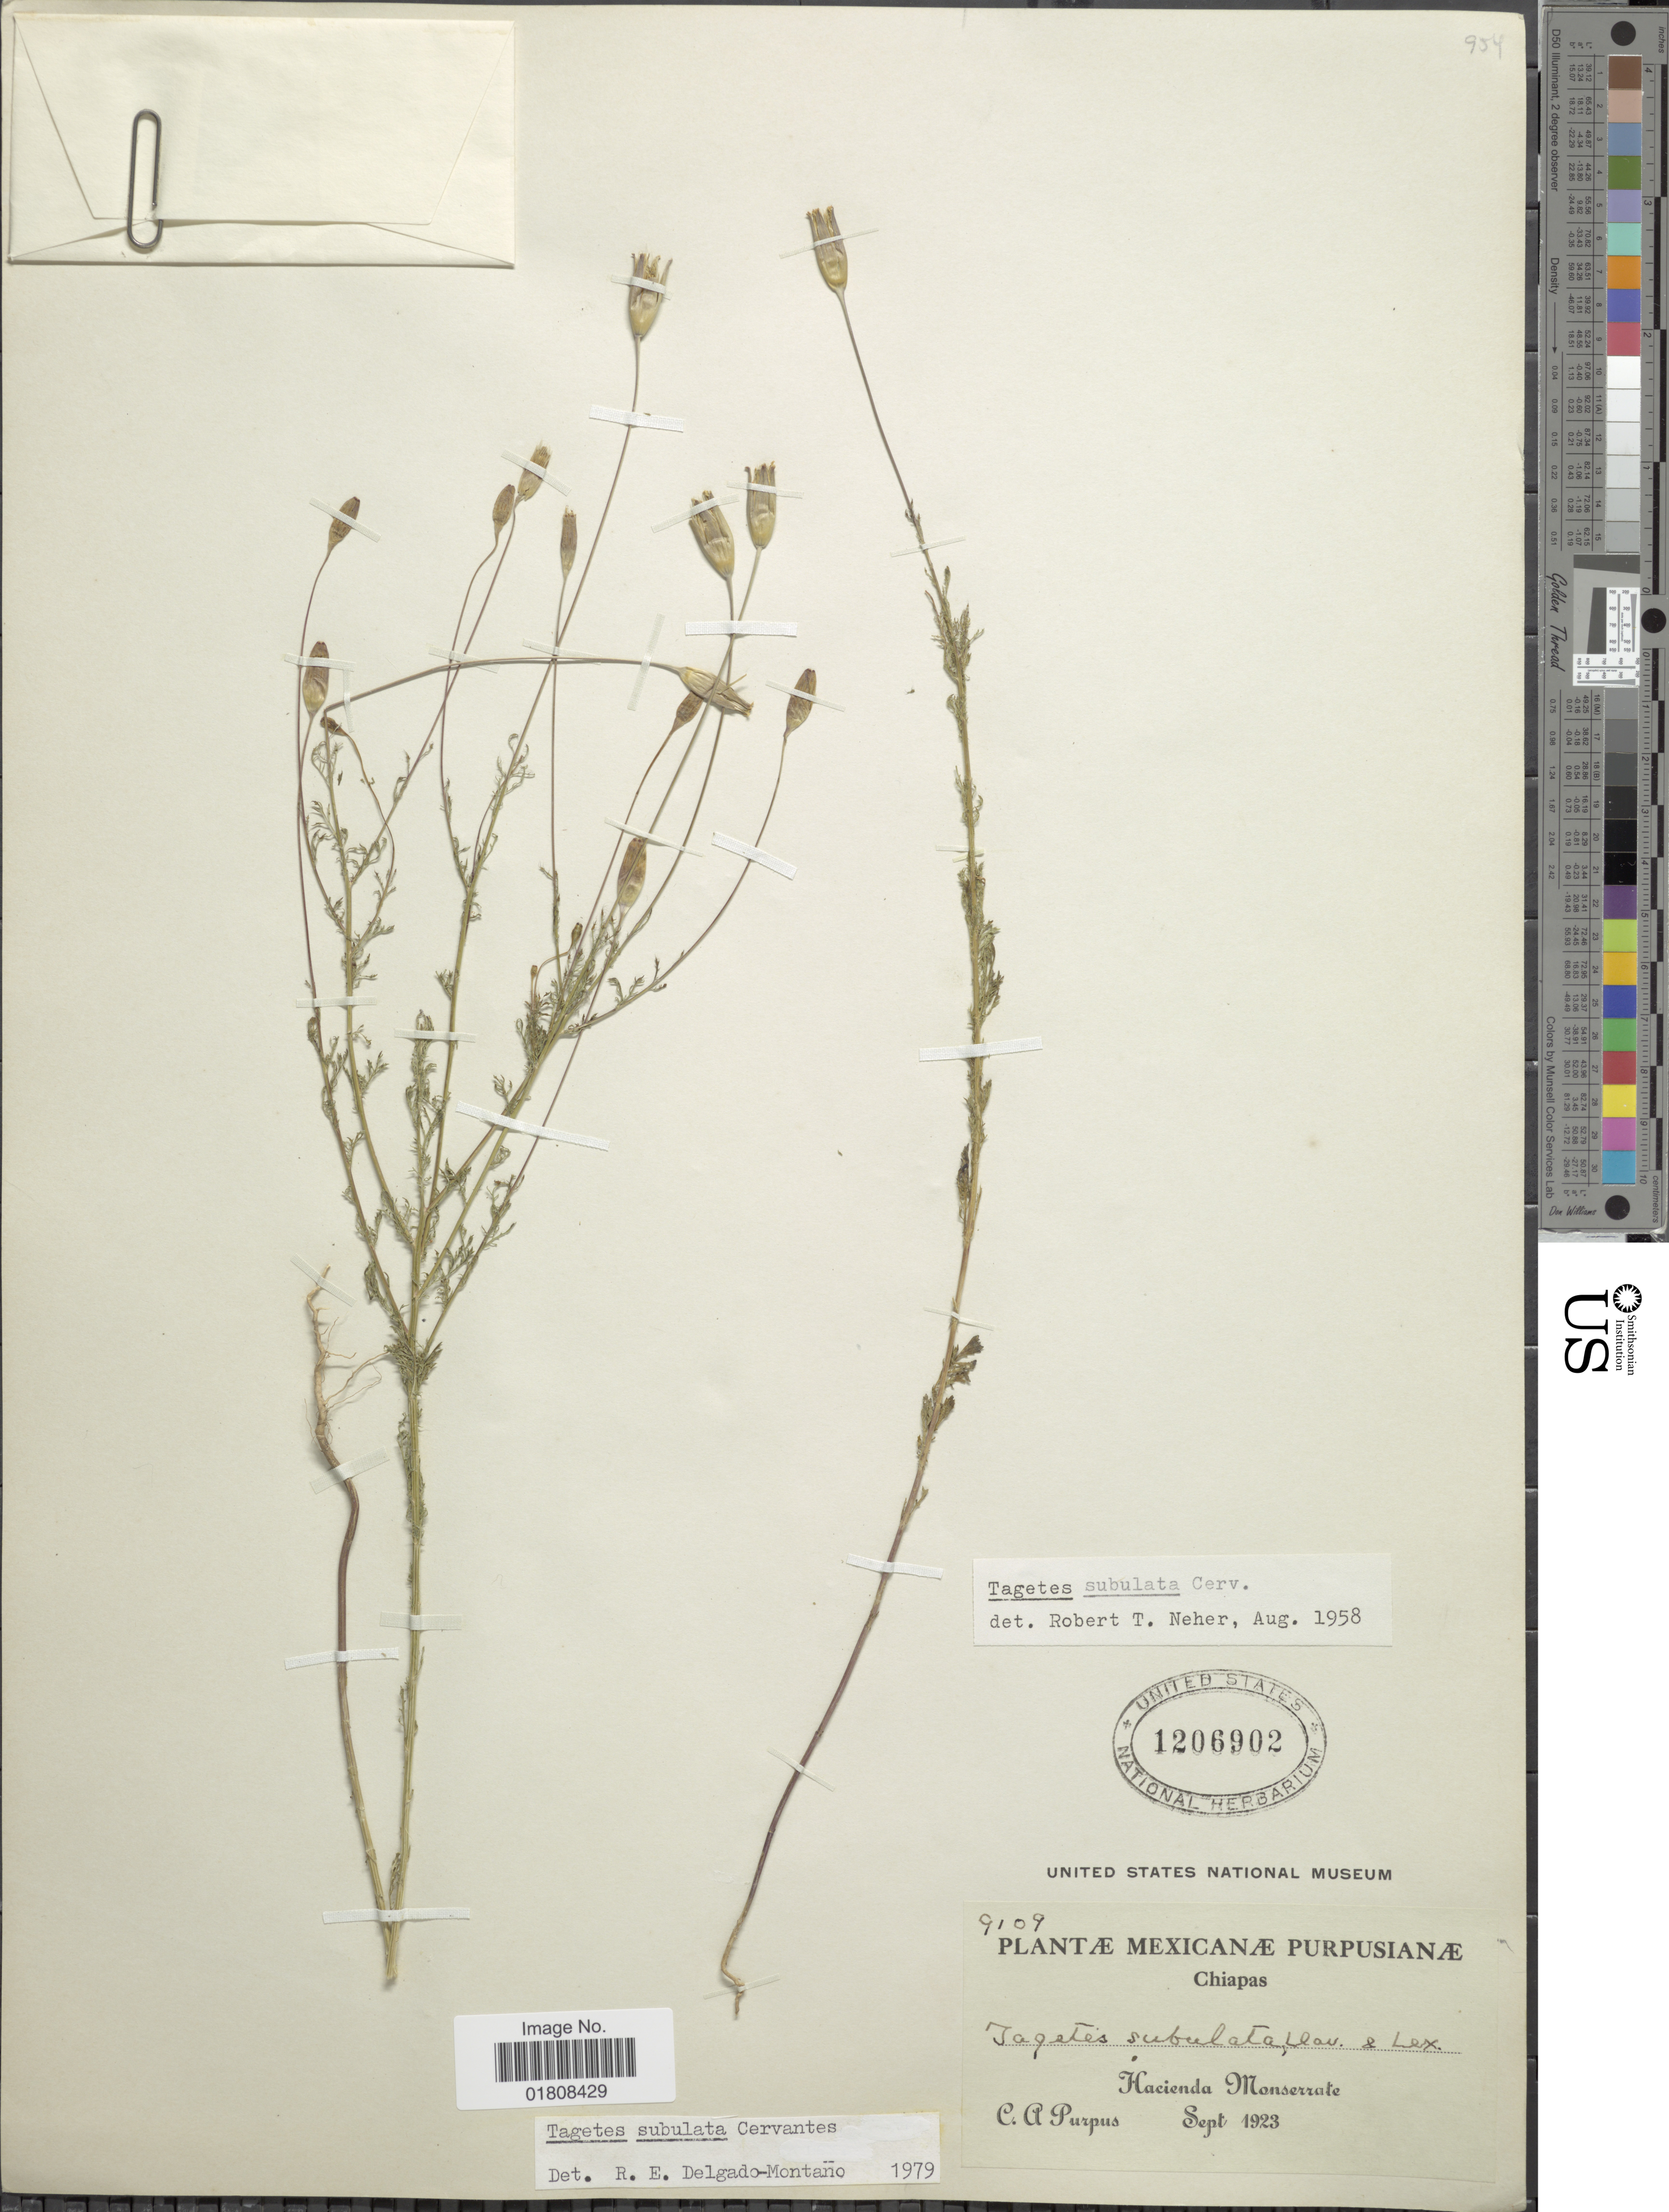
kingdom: Plantae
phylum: Tracheophyta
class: Magnoliopsida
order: Asterales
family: Asteraceae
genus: Tagetes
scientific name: Tagetes subulata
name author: Cerv.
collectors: C. A. Purpus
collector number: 9109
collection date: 1923-09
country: Mexico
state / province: Chiapas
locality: Hacienda Monserrate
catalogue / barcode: US 1206902